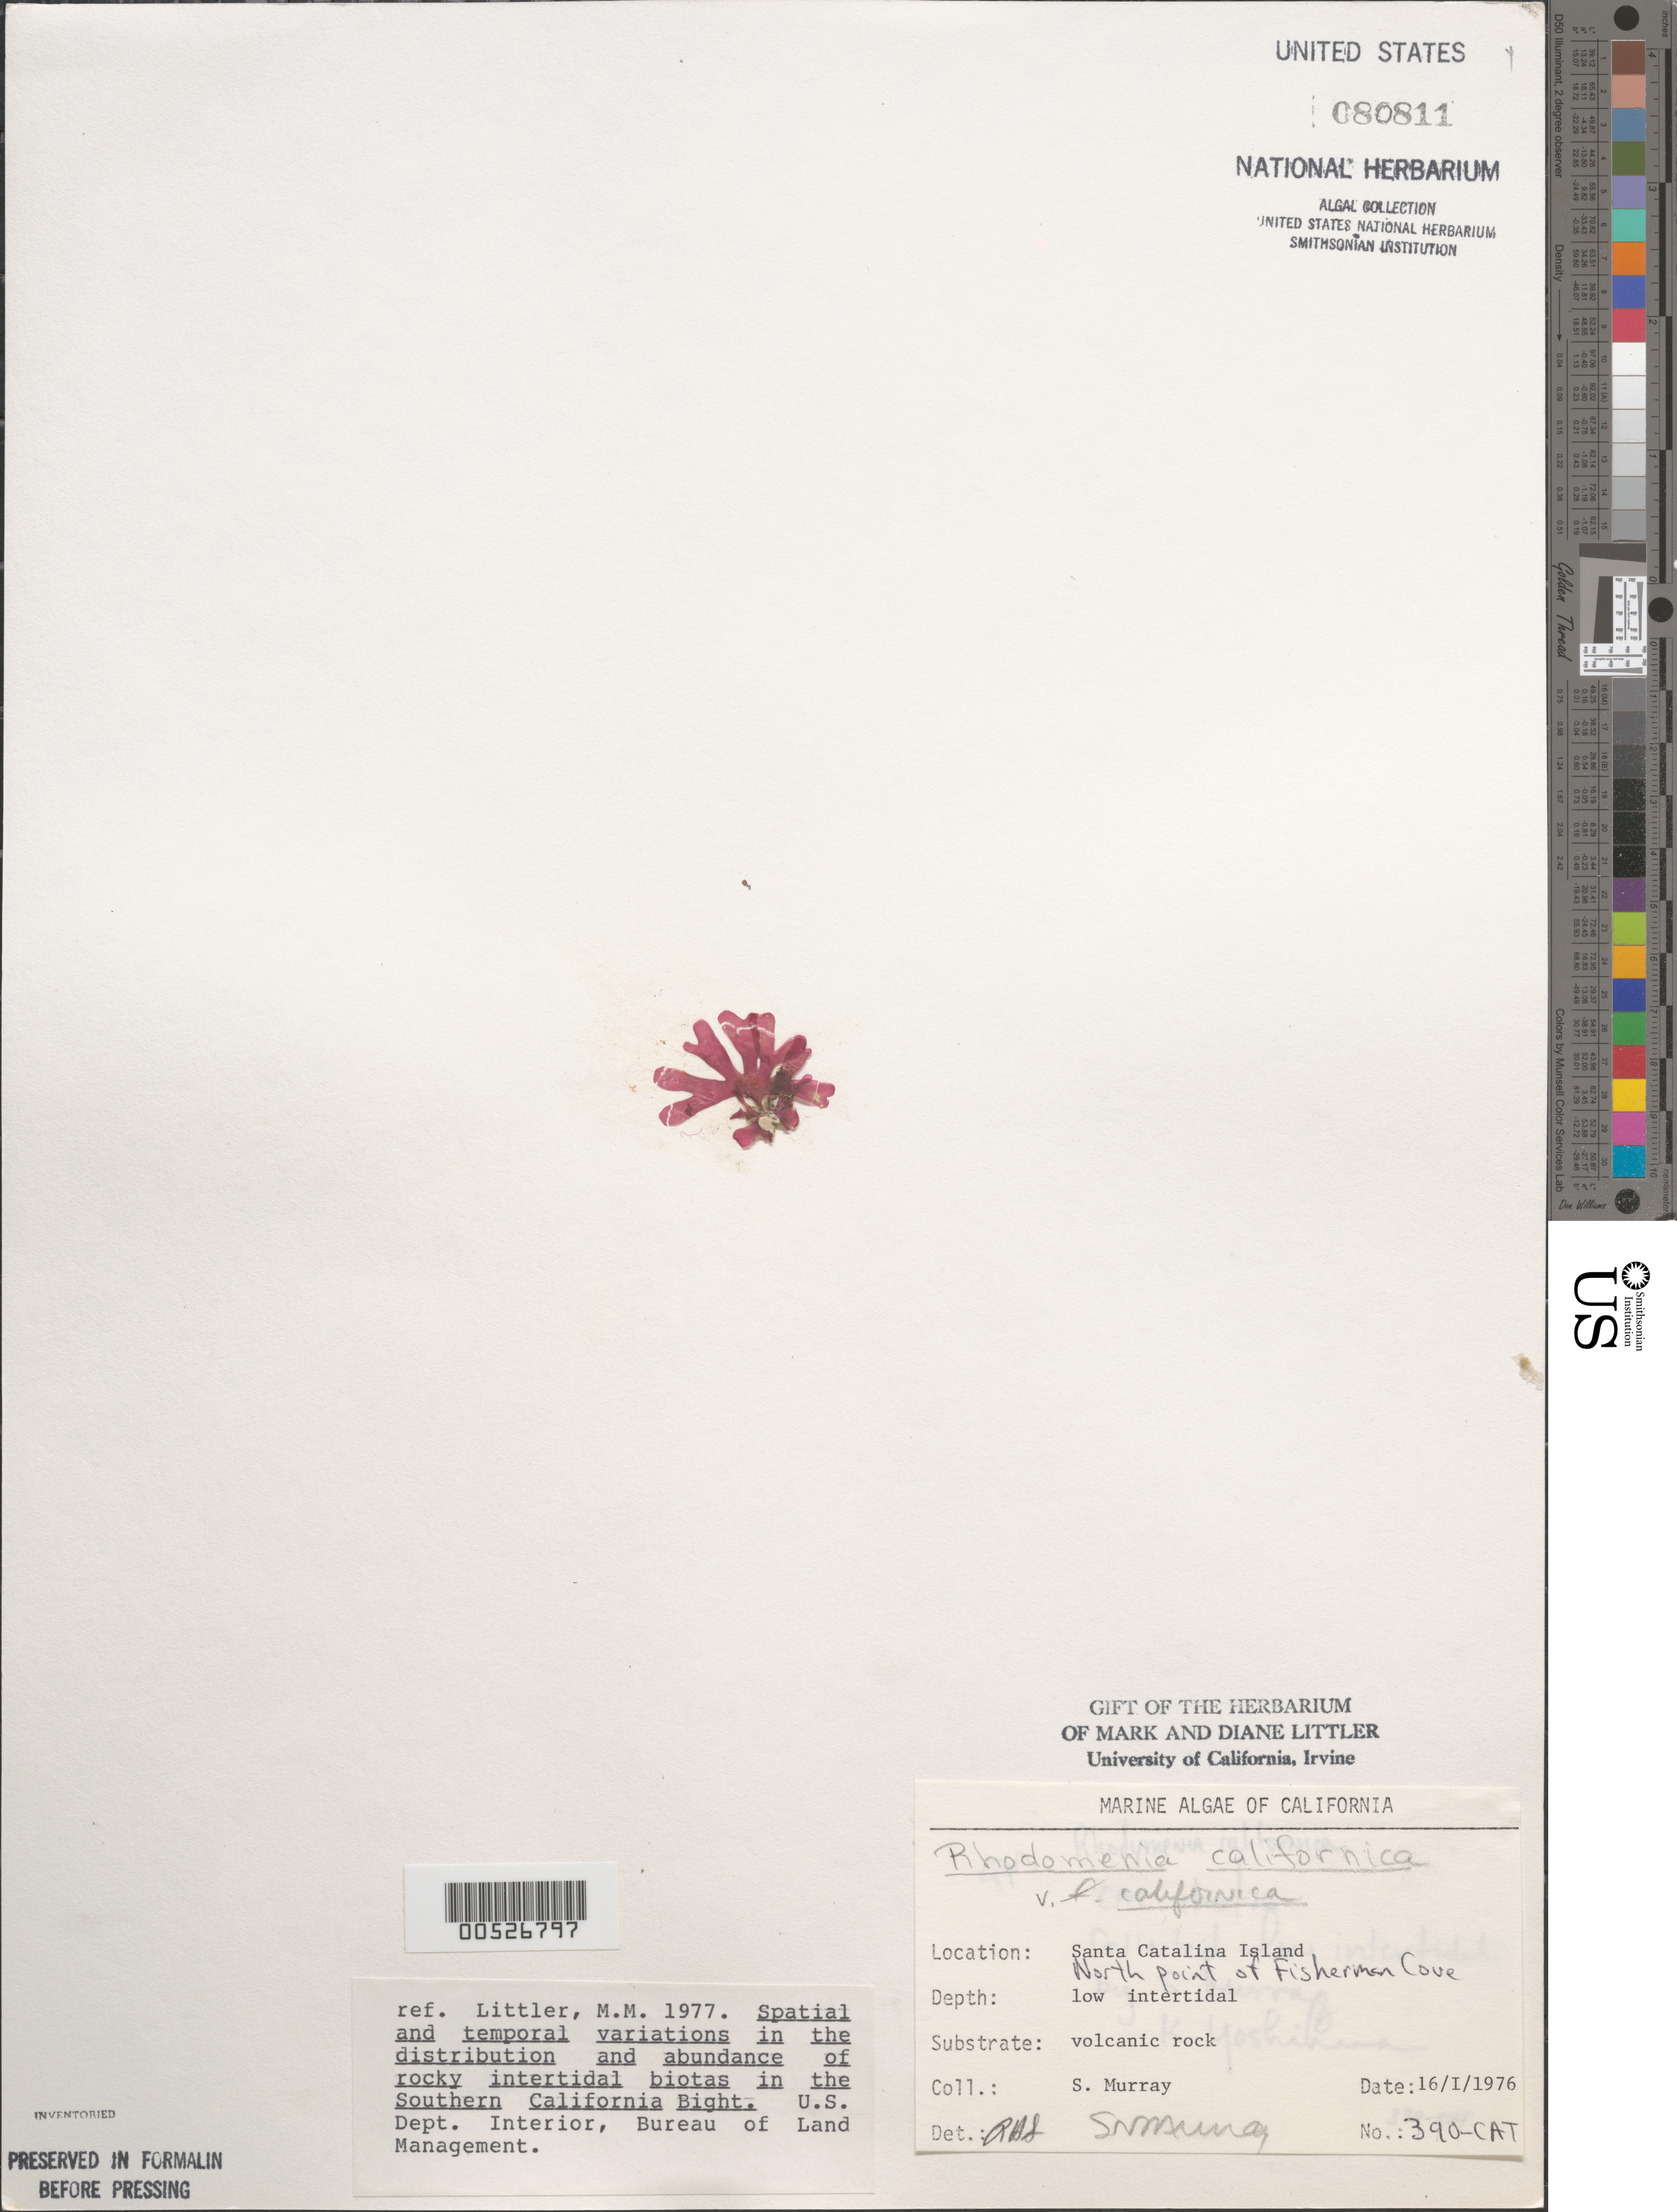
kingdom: Plantae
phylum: Rhodophyta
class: Florideophyceae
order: Rhodymeniales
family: Rhodymeniaceae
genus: Rhodymenia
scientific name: Rhodymenia californica var. californica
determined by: Sims, Robert H.; Murray, S. N.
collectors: S. N. Murray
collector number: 390-cat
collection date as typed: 16 Jan 1976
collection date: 1976-01-16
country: United States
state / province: California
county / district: Los Angeles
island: Santa Catalina Island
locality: Fishermen Cove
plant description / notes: BLM-SOCALBIGHT Rocky Intertidal Survey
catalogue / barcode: US 80811